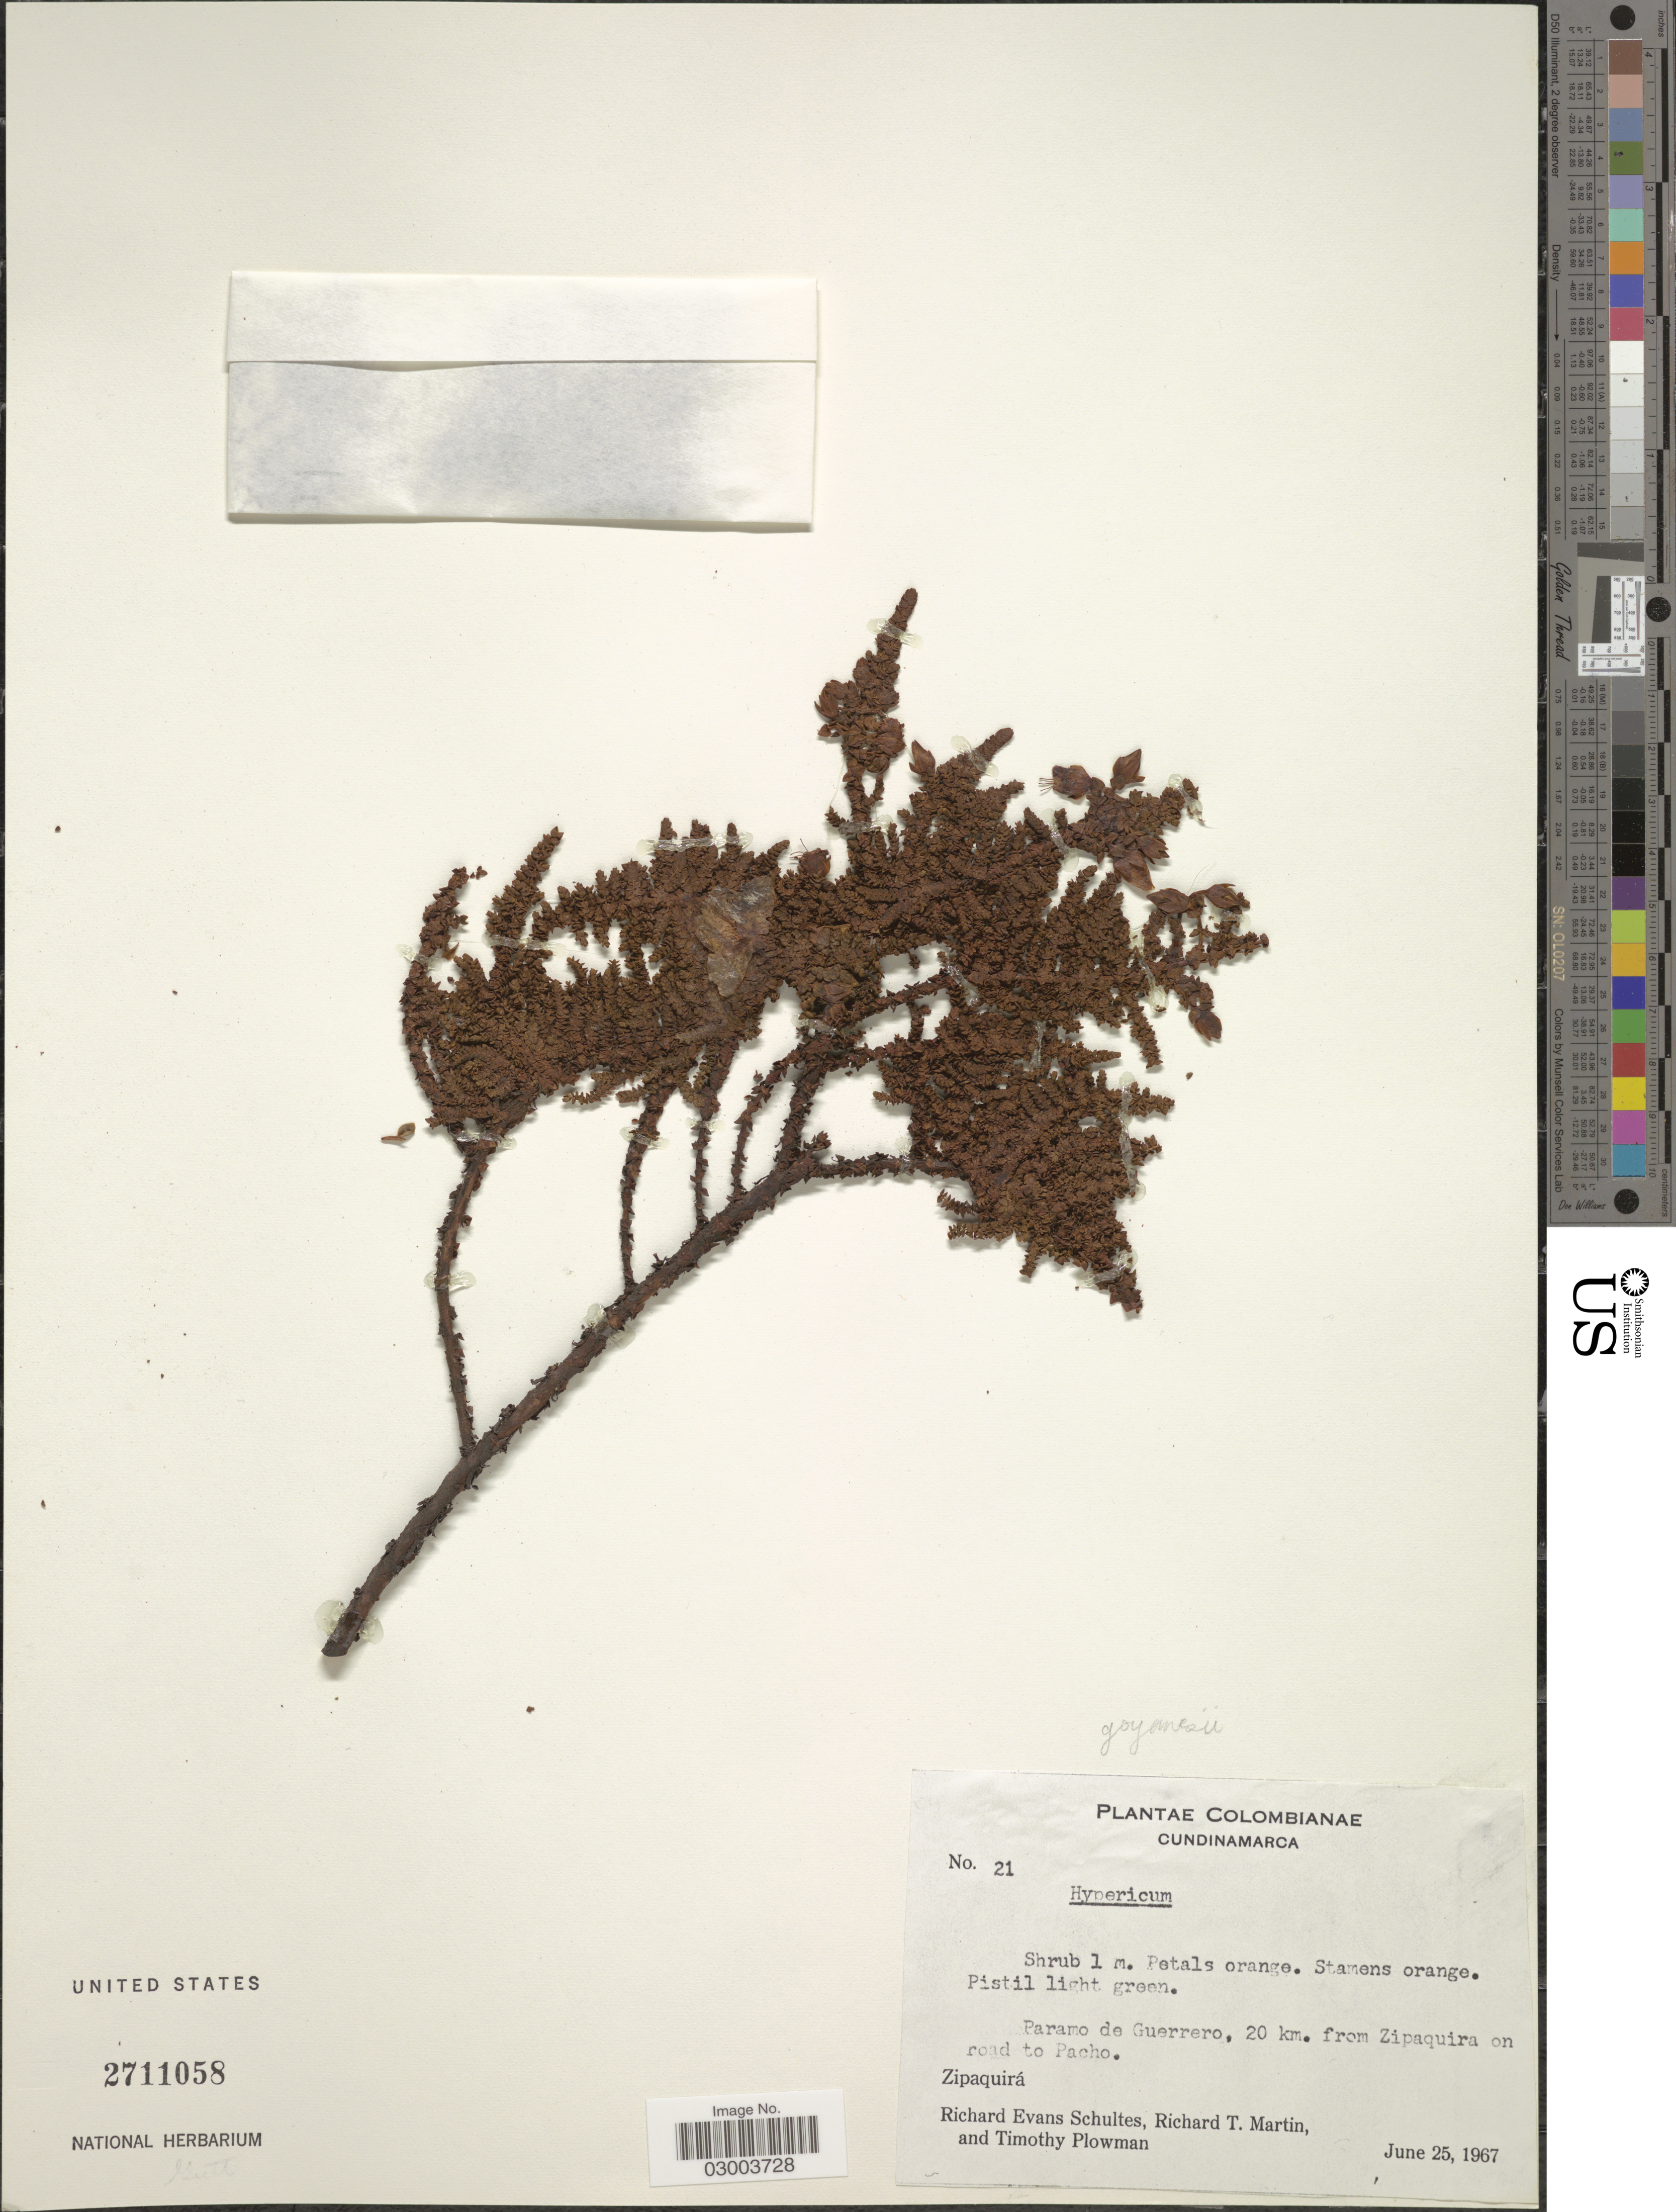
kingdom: Plantae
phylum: Tracheophyta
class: Magnoliopsida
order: Malpighiales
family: Hypericaceae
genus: Hypericum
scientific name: Hypericum goyanesii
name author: Cuatrec.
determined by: Strong, M. T., (US), Smithsonian Institution - National Museum of Natural History (UNITED STATES)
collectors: R. E. Schultes, R. T. Martin & T. Plowman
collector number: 21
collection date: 1967-06-25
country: Colombia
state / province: Cundinamarca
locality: Paramo de Guerrero, 20 km. from Zipaquira on road to Pacho, Zipaquirá.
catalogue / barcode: US 2711058